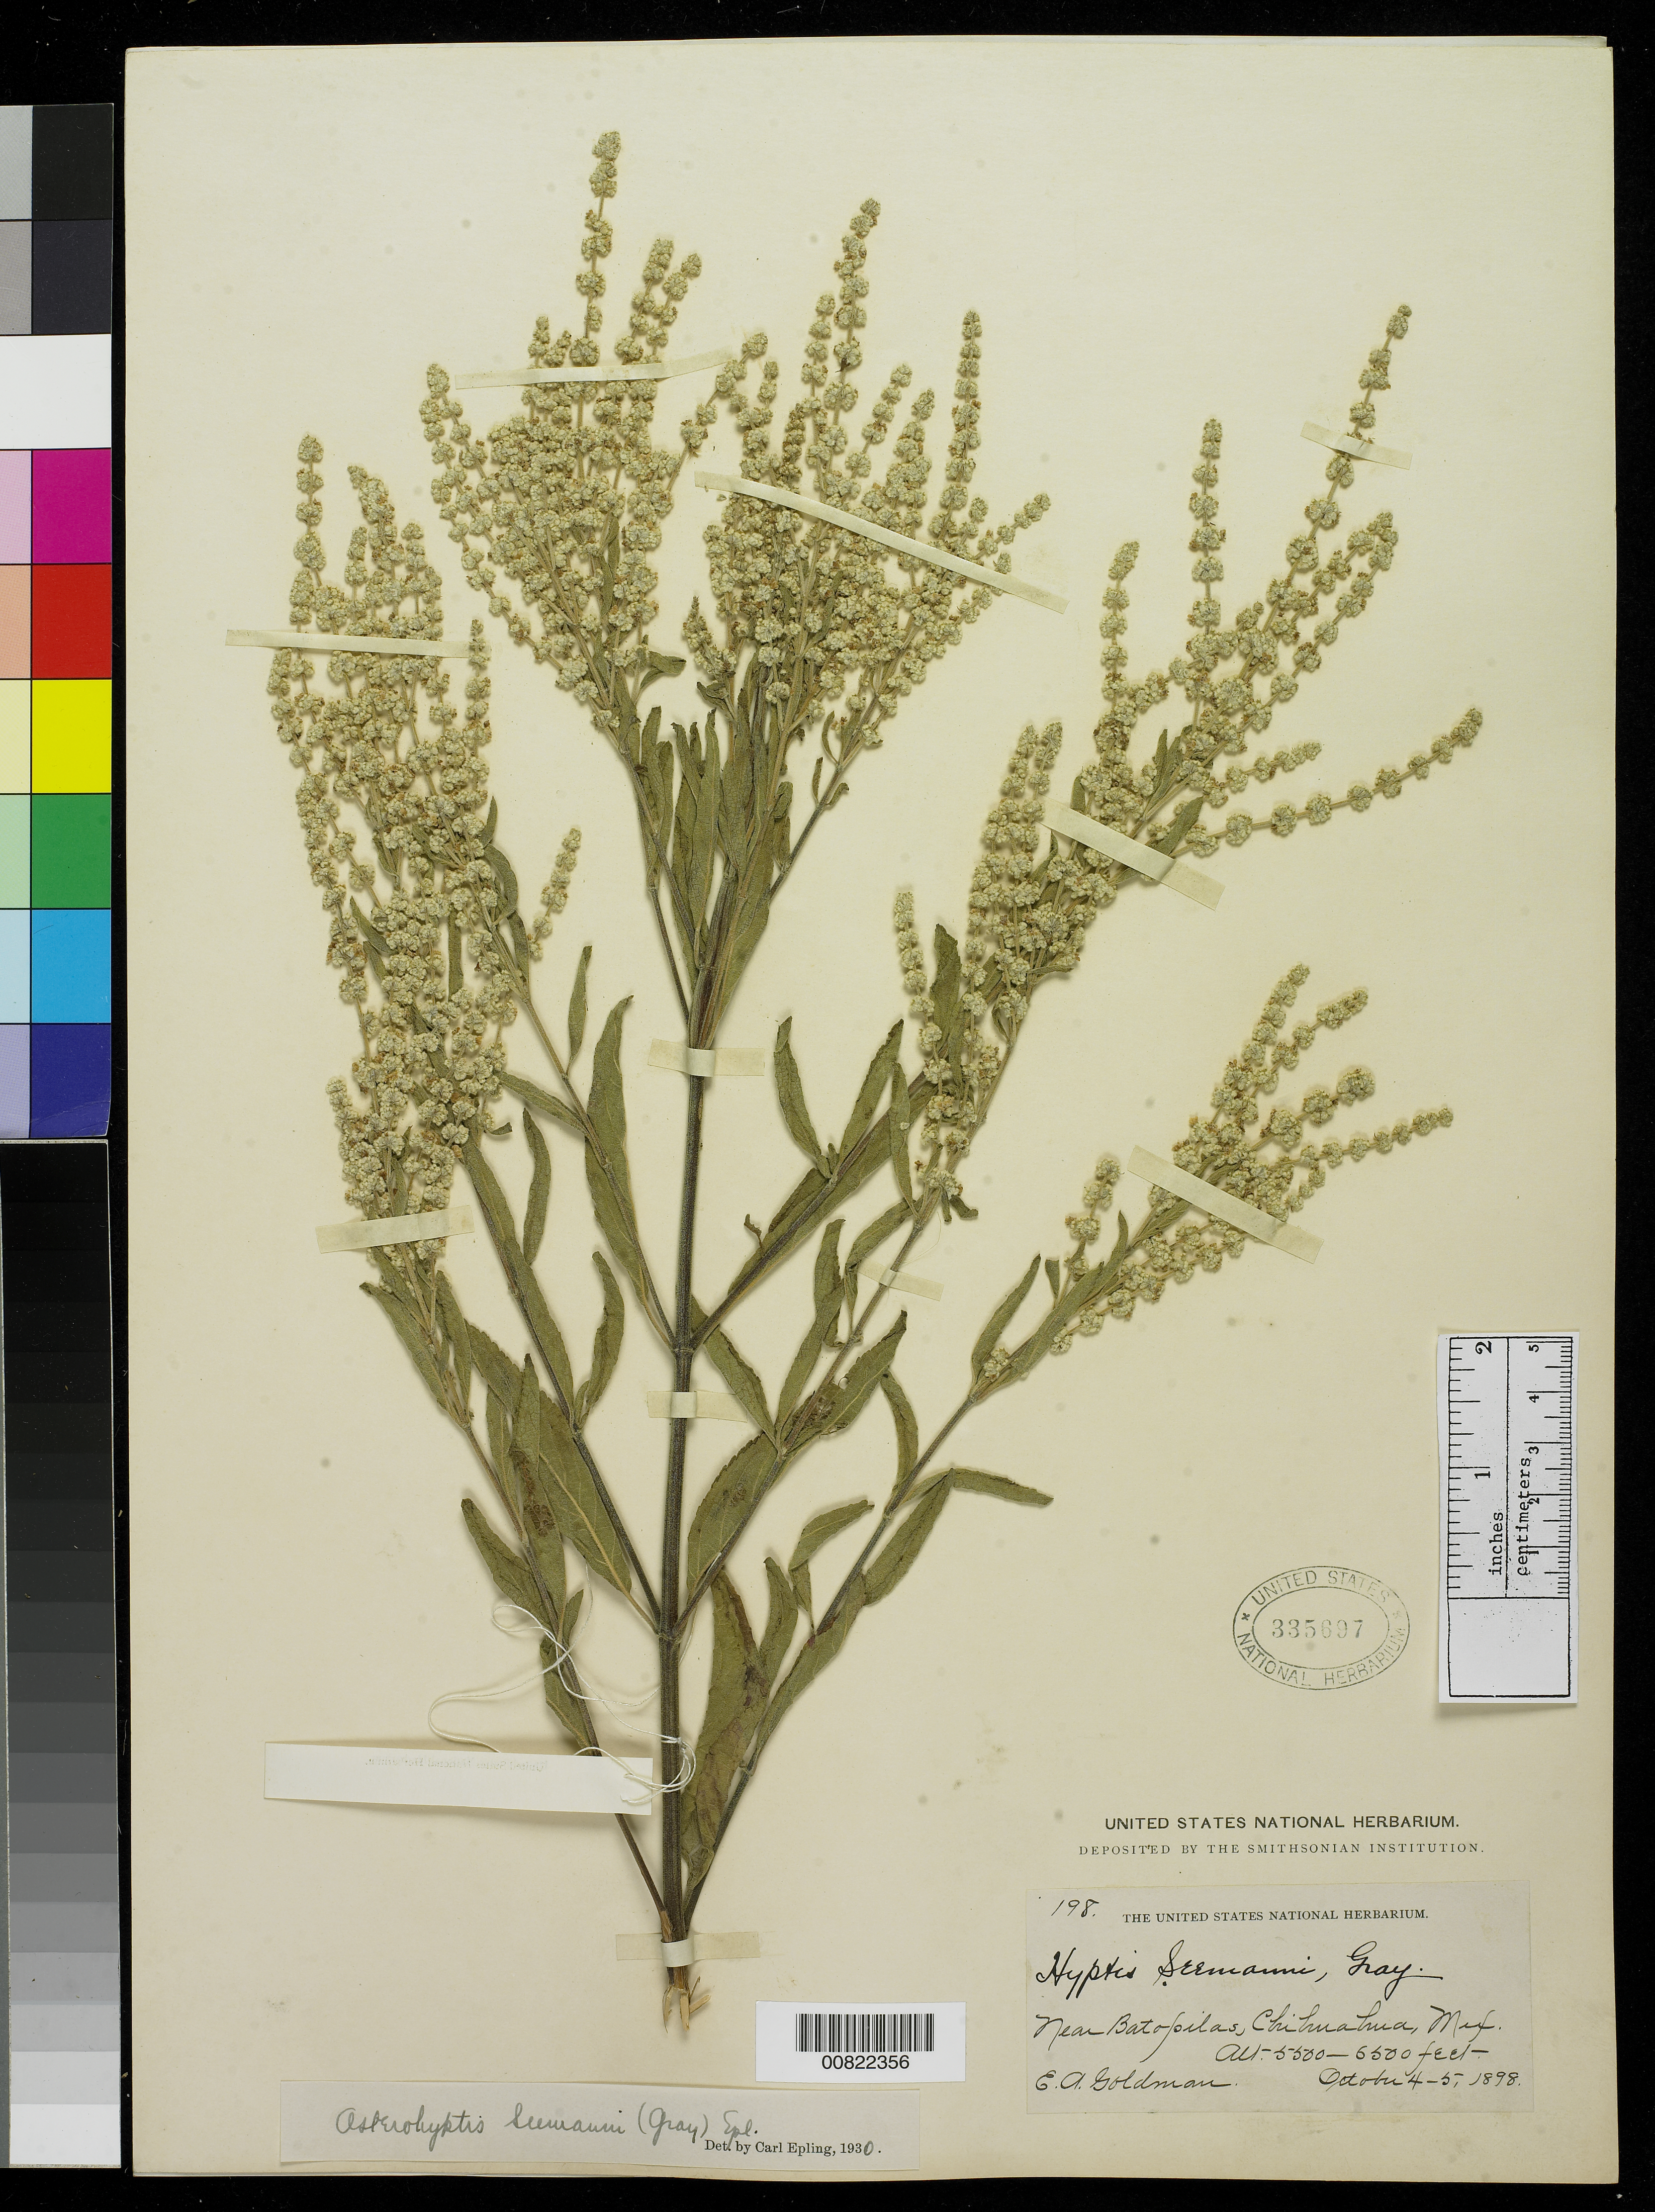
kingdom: Plantae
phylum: Tracheophyta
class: Magnoliopsida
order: Lamiales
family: Lamiaceae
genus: Asterohyptis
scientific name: Asterohyptis seemannii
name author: (A. Gray) Epling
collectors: E. A. Goldman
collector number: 198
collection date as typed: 04 Oct 1898 to 05 Oct 1898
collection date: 1898-10-04/1898-10-05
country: Mexico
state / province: Chihuahua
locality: Near Batopilas, Chihuahua.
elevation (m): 1676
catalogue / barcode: US 335697